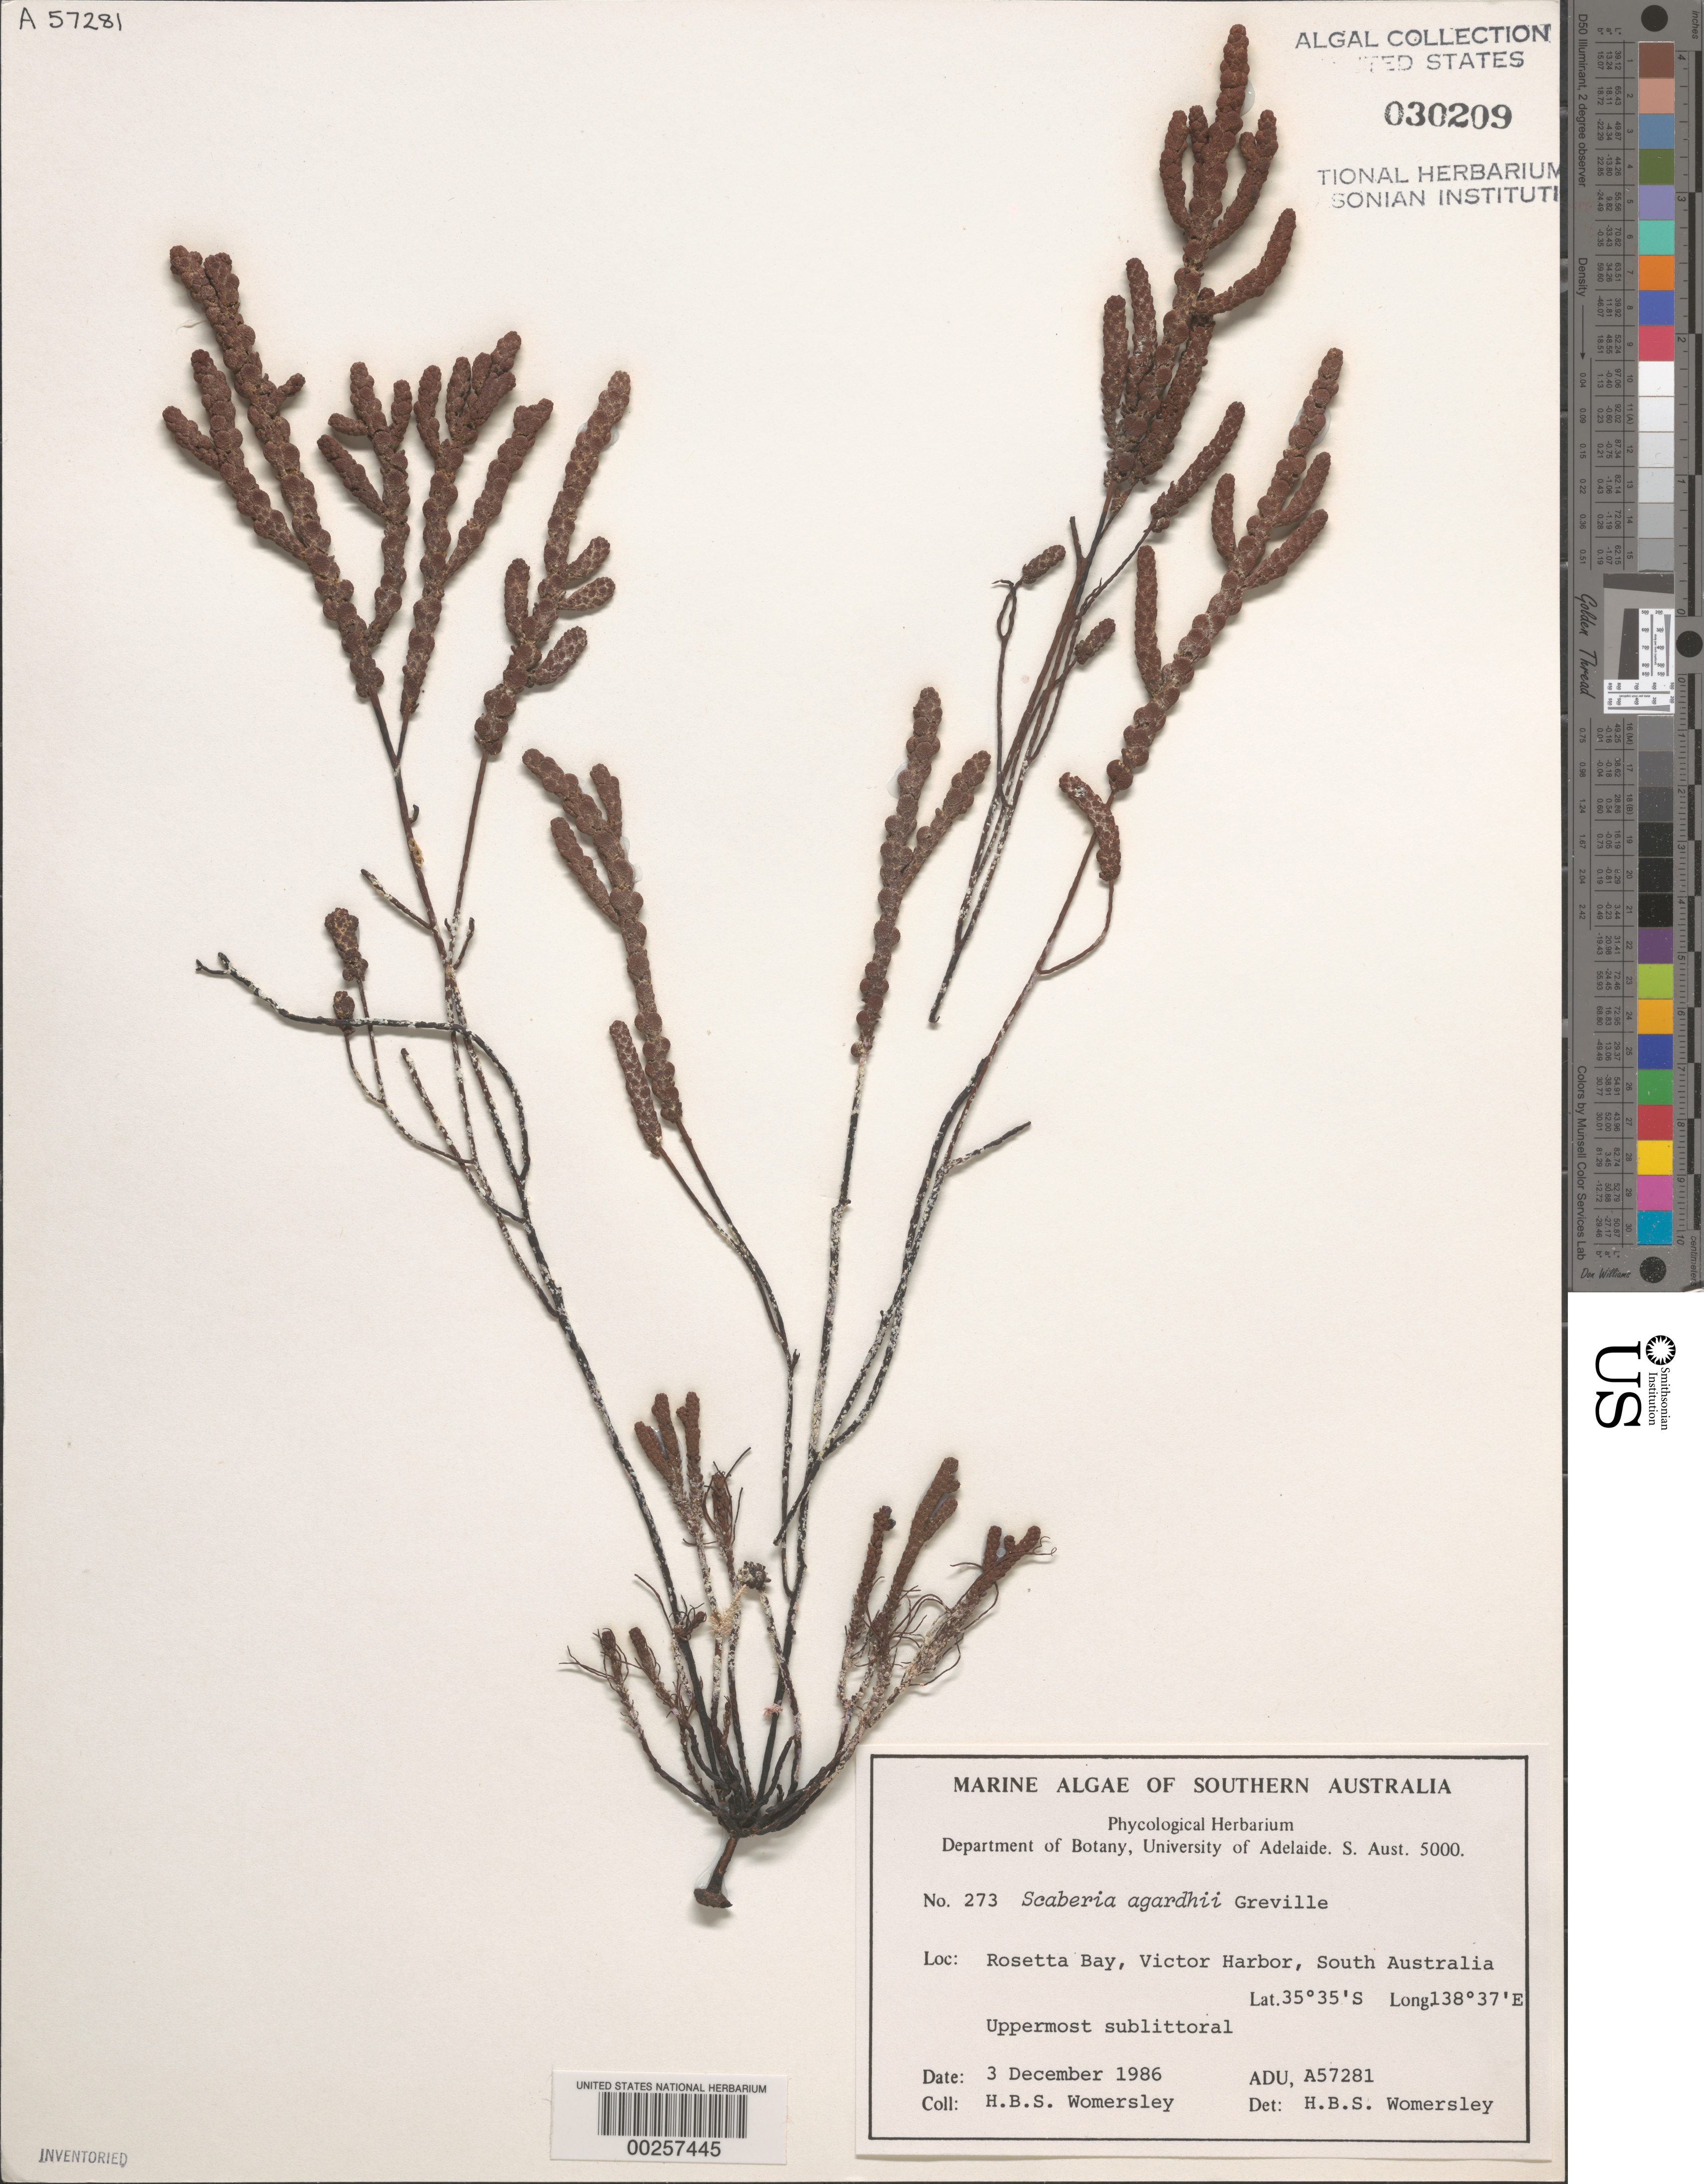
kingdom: Chromista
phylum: Ochrophyta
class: Phaeophyceae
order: Fucales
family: Sargassaceae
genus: Scaberia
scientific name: Scaberia agardhii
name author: Greville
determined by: Womersley, H. B. S.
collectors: H. B. S. Womersley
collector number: ADU A57281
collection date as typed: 03 Dec 1986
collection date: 1986-12-03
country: Australia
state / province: South Australia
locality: Rosetta bay, victor harbor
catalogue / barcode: US 30209